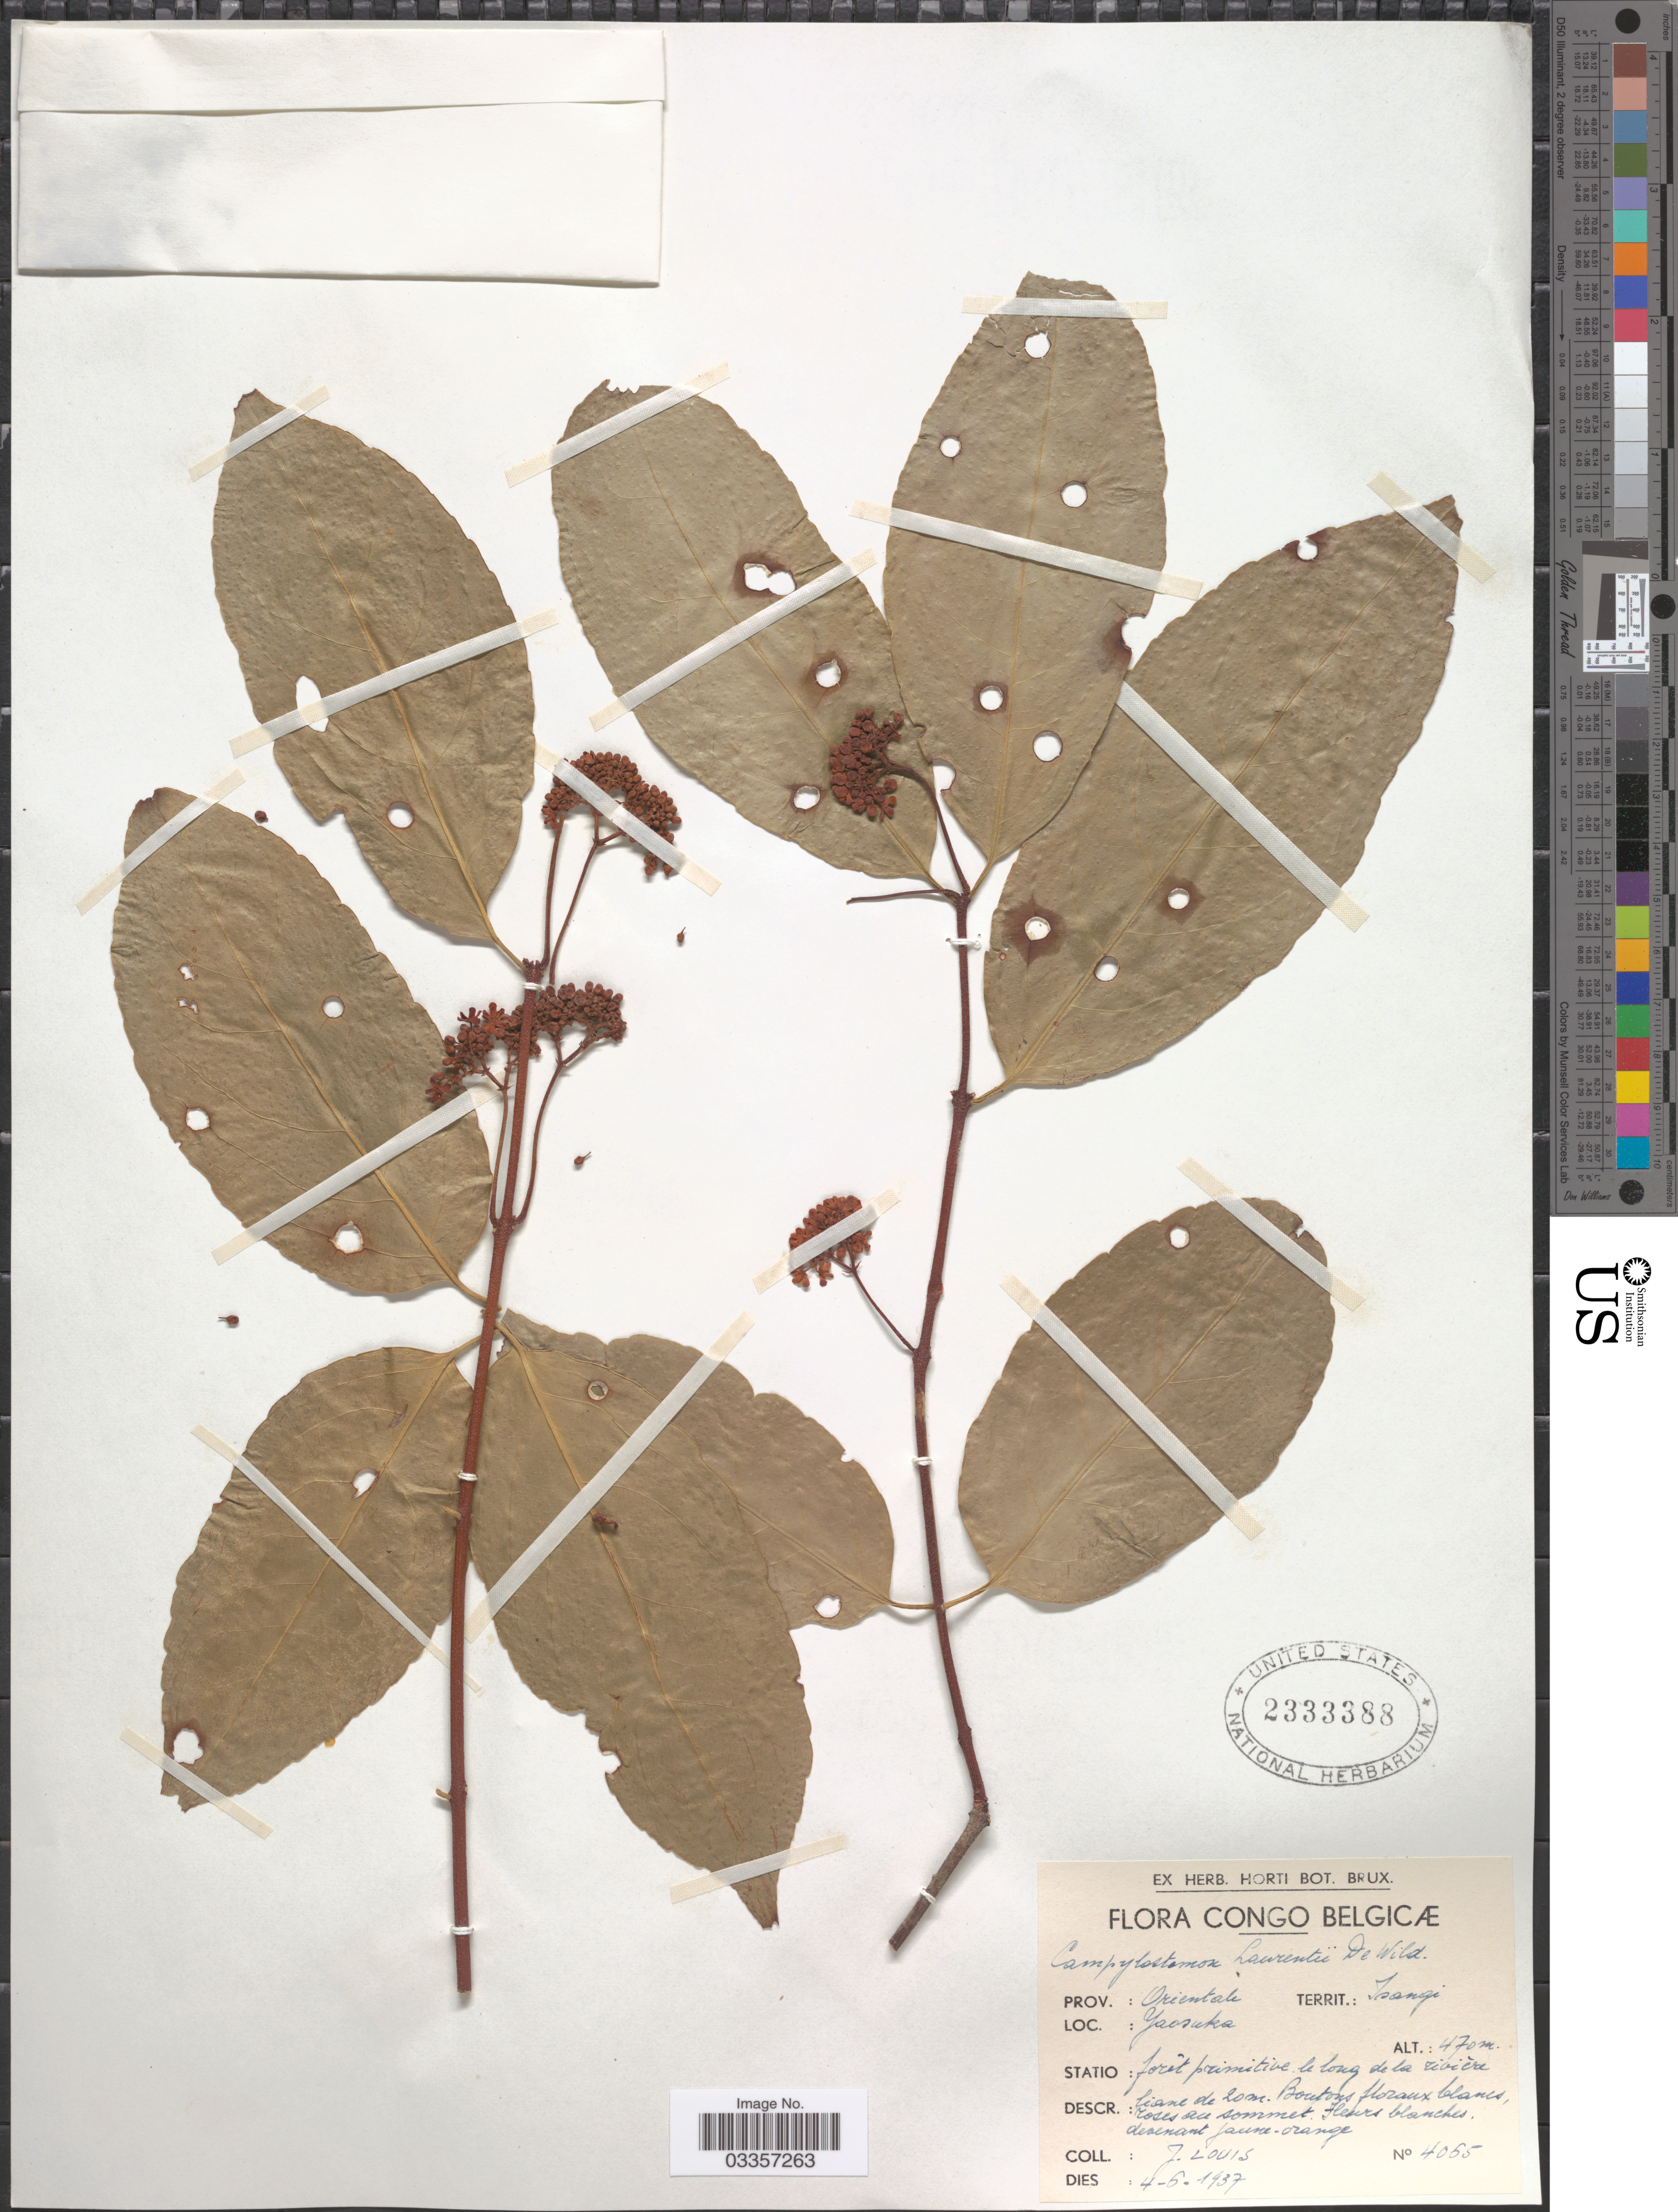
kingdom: Plantae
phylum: Tracheophyta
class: Magnoliopsida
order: Celastrales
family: Celastraceae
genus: Campylostemon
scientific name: Campylostemon laurentii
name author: De Wild.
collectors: J. Louis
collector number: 4065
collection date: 1937-06-04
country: Congo, Democratic Republic of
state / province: Tshopo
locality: Congo Belgicæ. Territ.: Isangi. Yaosuka. Statio: forêt primitive le long de la rivière.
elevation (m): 470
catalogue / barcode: US 2333388